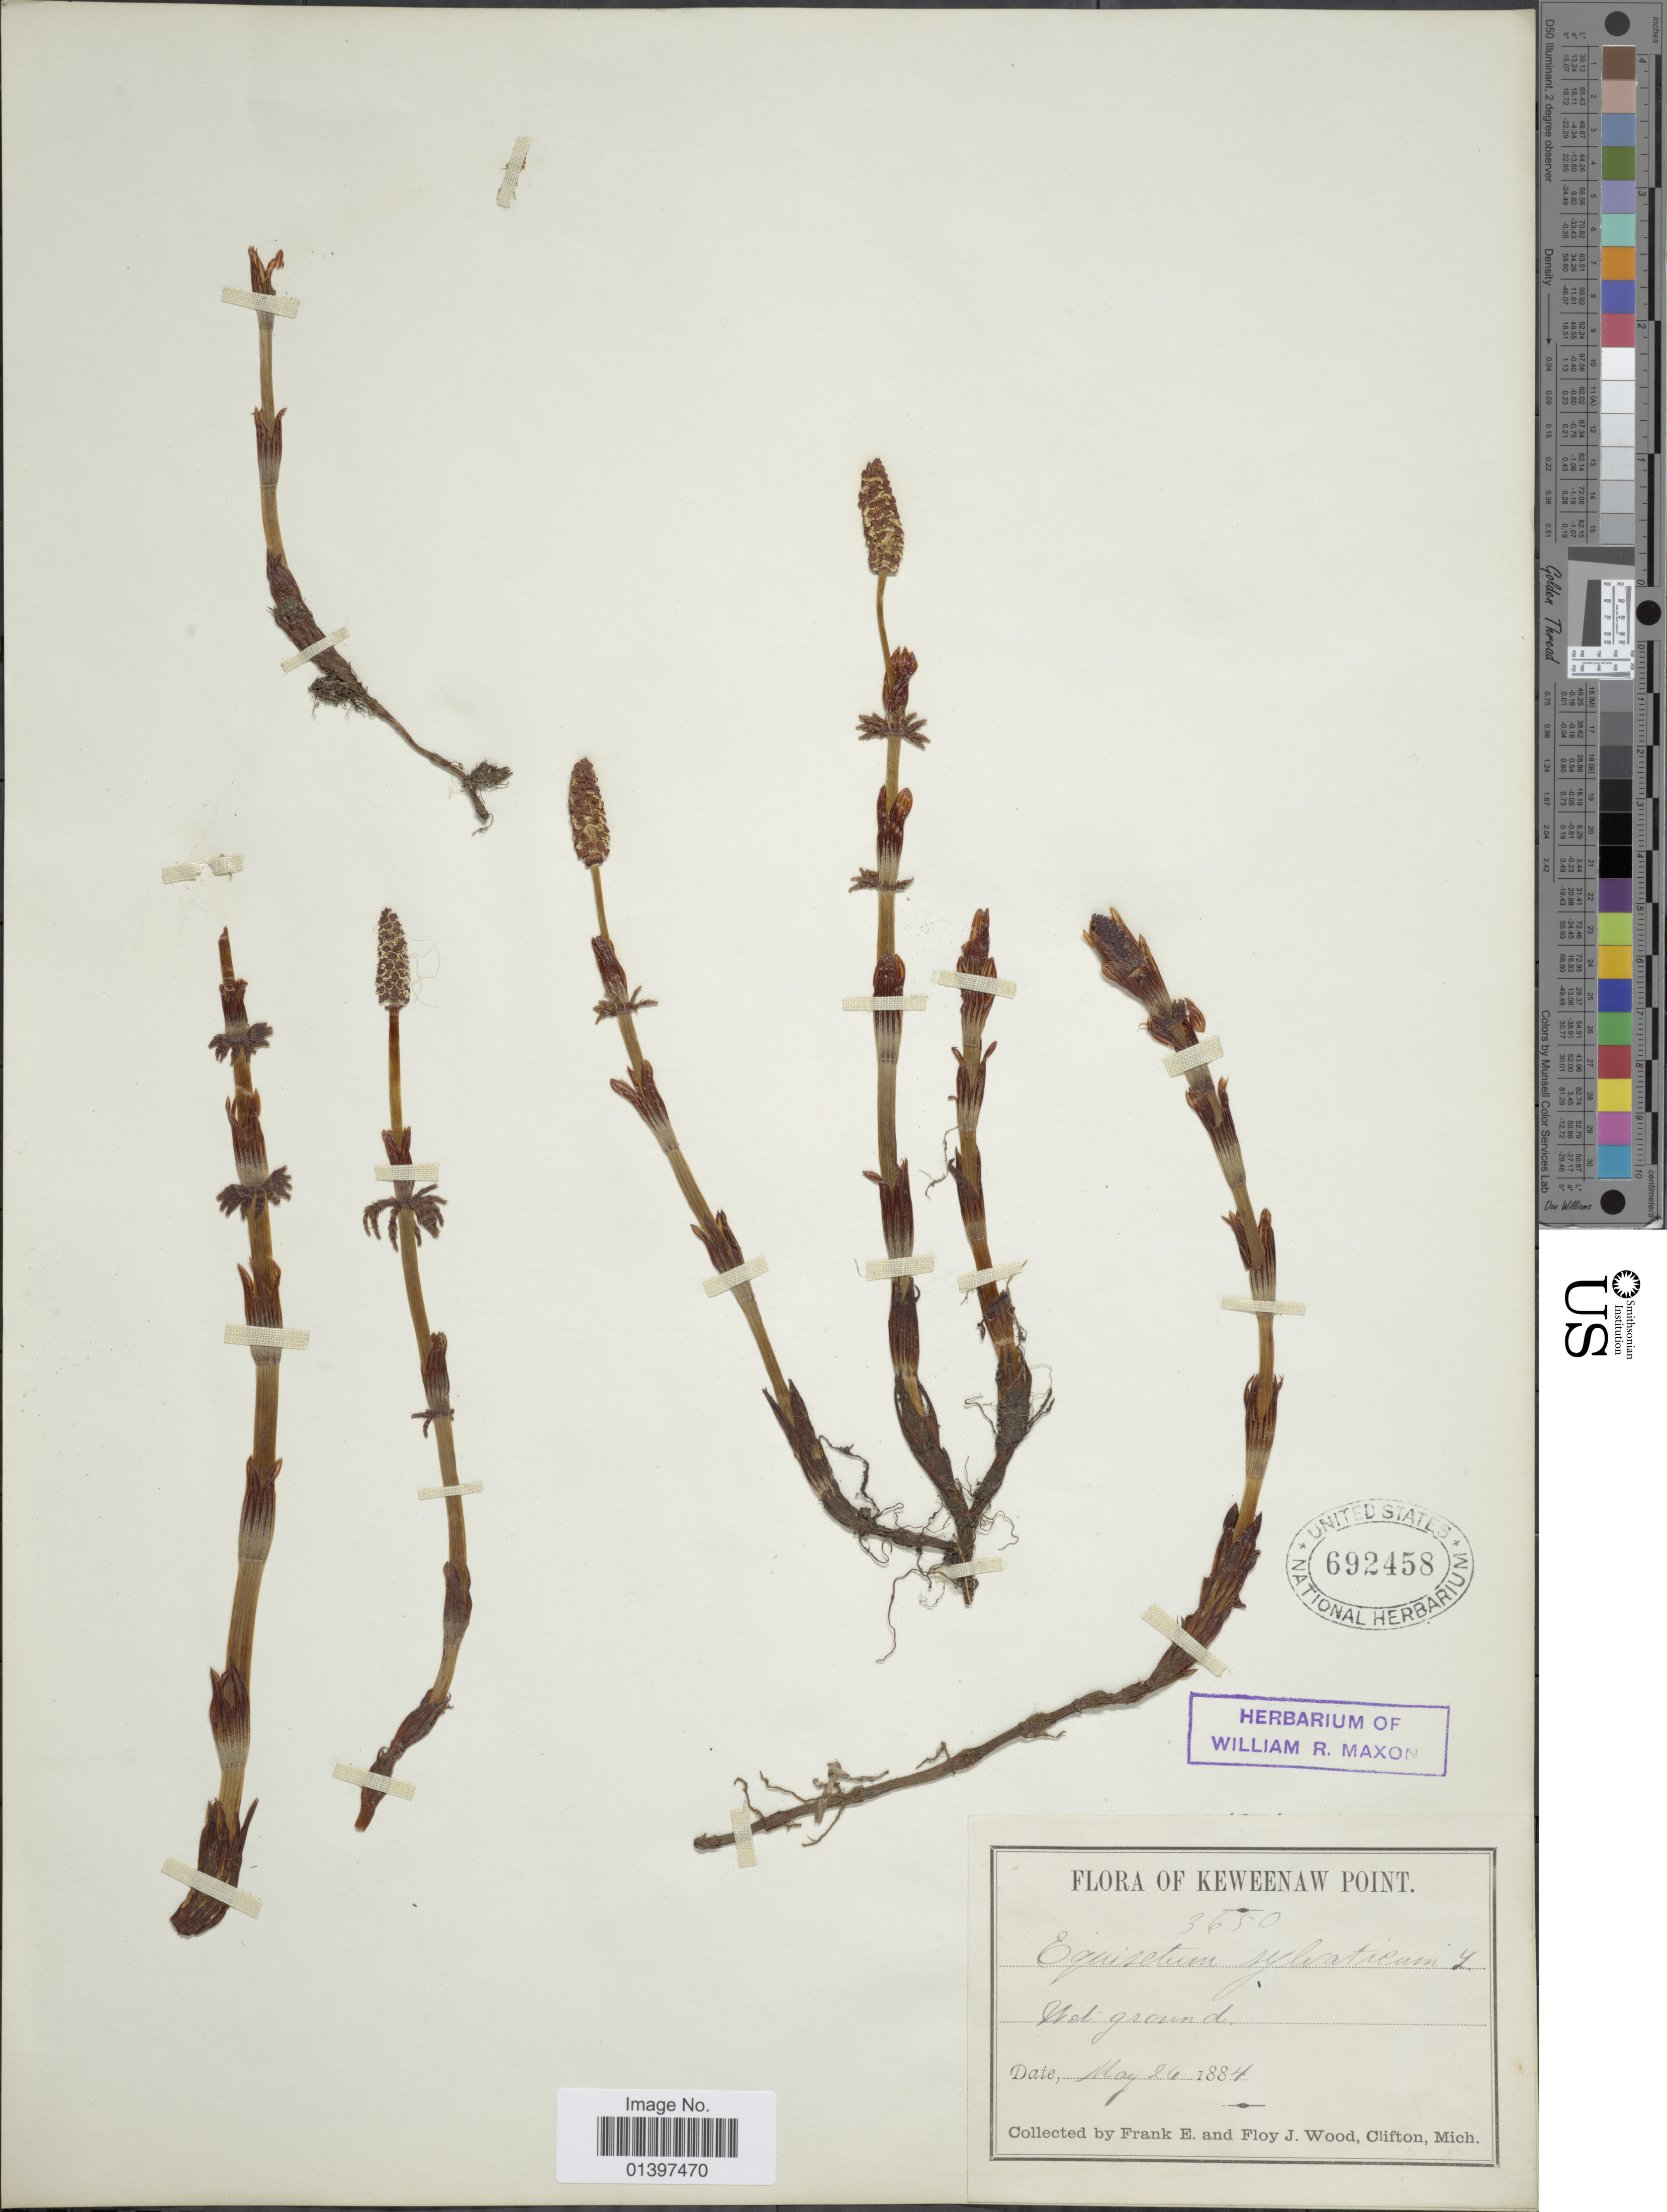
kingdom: Plantae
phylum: Tracheophyta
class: Polypodiopsida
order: Equisetales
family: Equisetaceae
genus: Equisetum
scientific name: Equisetum sylvaticum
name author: L.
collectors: F. Wood & F. Wood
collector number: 3650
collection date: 1884-05-26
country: United States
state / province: Michigan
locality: Keweenaw Point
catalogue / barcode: US 692458